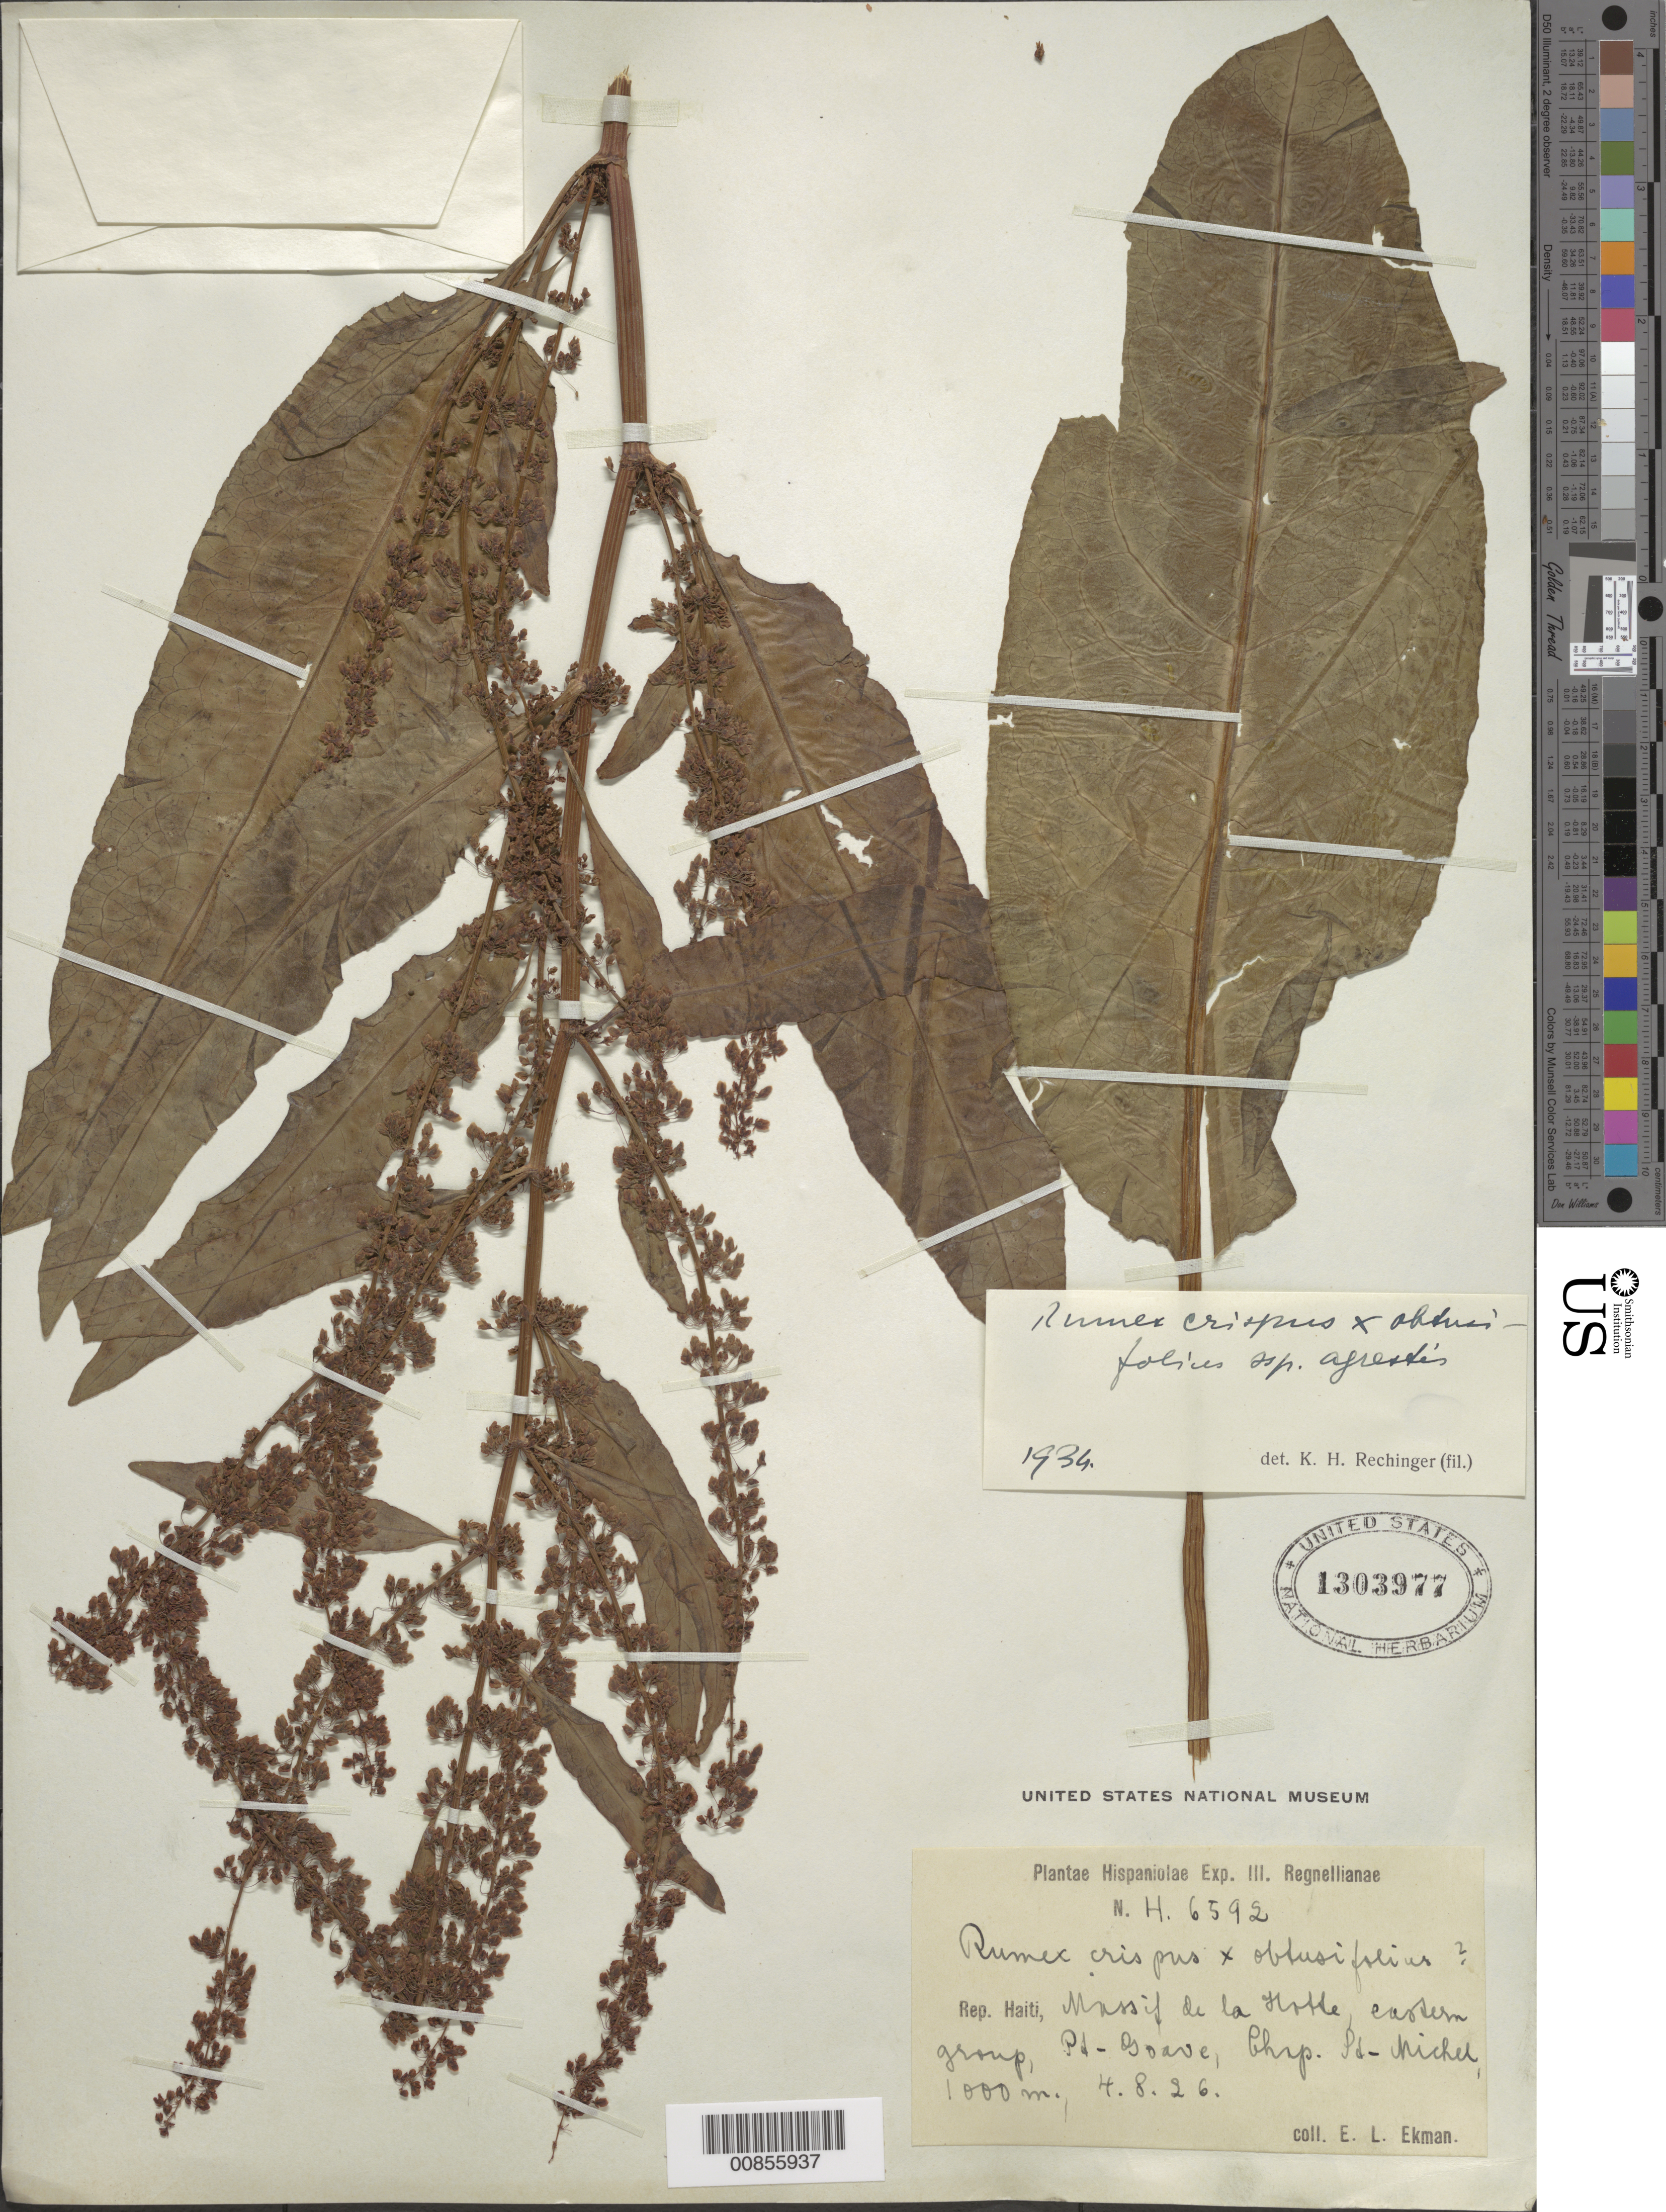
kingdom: Plantae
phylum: Tracheophyta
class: Magnoliopsida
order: Caryophyllales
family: Polygonaceae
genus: Rumex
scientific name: Rumex crispus x R. obtusifolius L.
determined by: Rechinger, K. H.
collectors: E. L. Ekman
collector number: H 6592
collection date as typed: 04 Aug 1926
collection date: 1926-08-04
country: Haiti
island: Hispaniola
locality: Massif de la Hotte, eastern group, Pt.-Goave, Chap. St. Michel.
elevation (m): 1000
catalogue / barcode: US 1303977